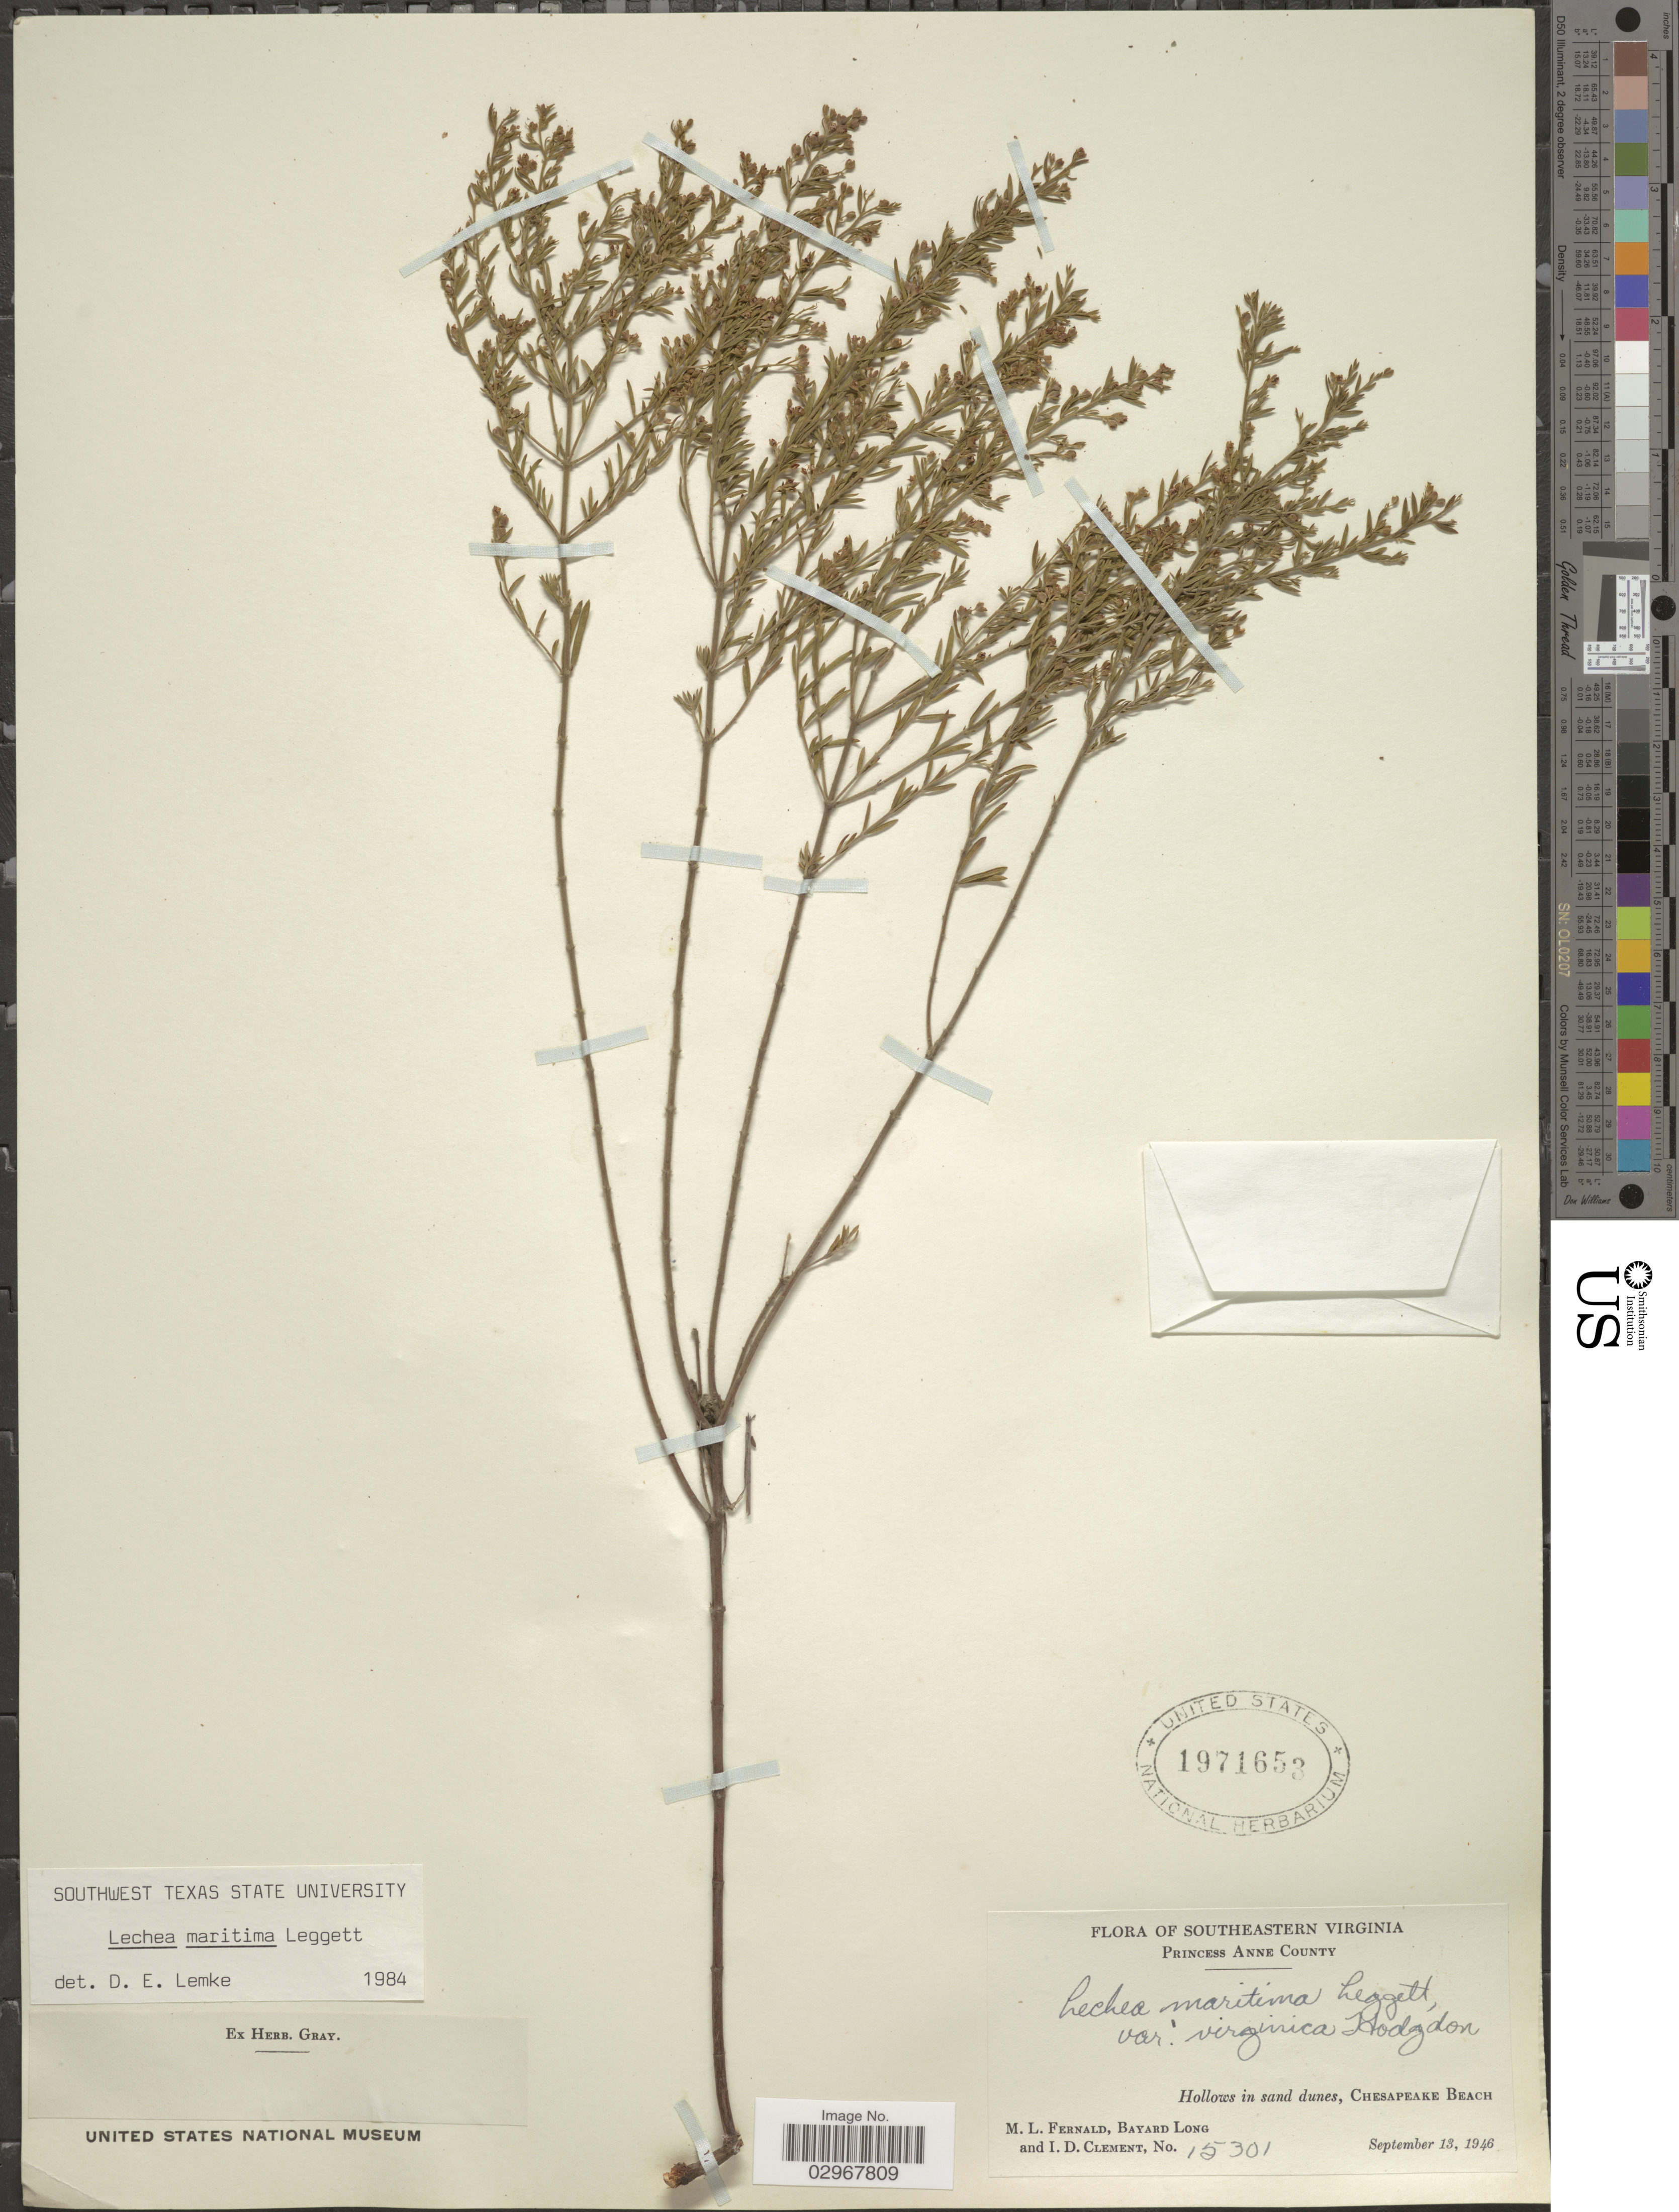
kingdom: Plantae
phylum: Tracheophyta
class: Magnoliopsida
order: Malvales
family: Cistaceae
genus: Lechea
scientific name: Lechea maritima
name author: Legg.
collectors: M. L. Fernald, B. Long & I. Clement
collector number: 15301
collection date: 1946-09-13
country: United States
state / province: Virginia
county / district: City of Virginia Beach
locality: Southeastern Virginia. Princess Anne County. Hollows in sand dunes, Chesapeake Beach.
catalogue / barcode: US 1971653